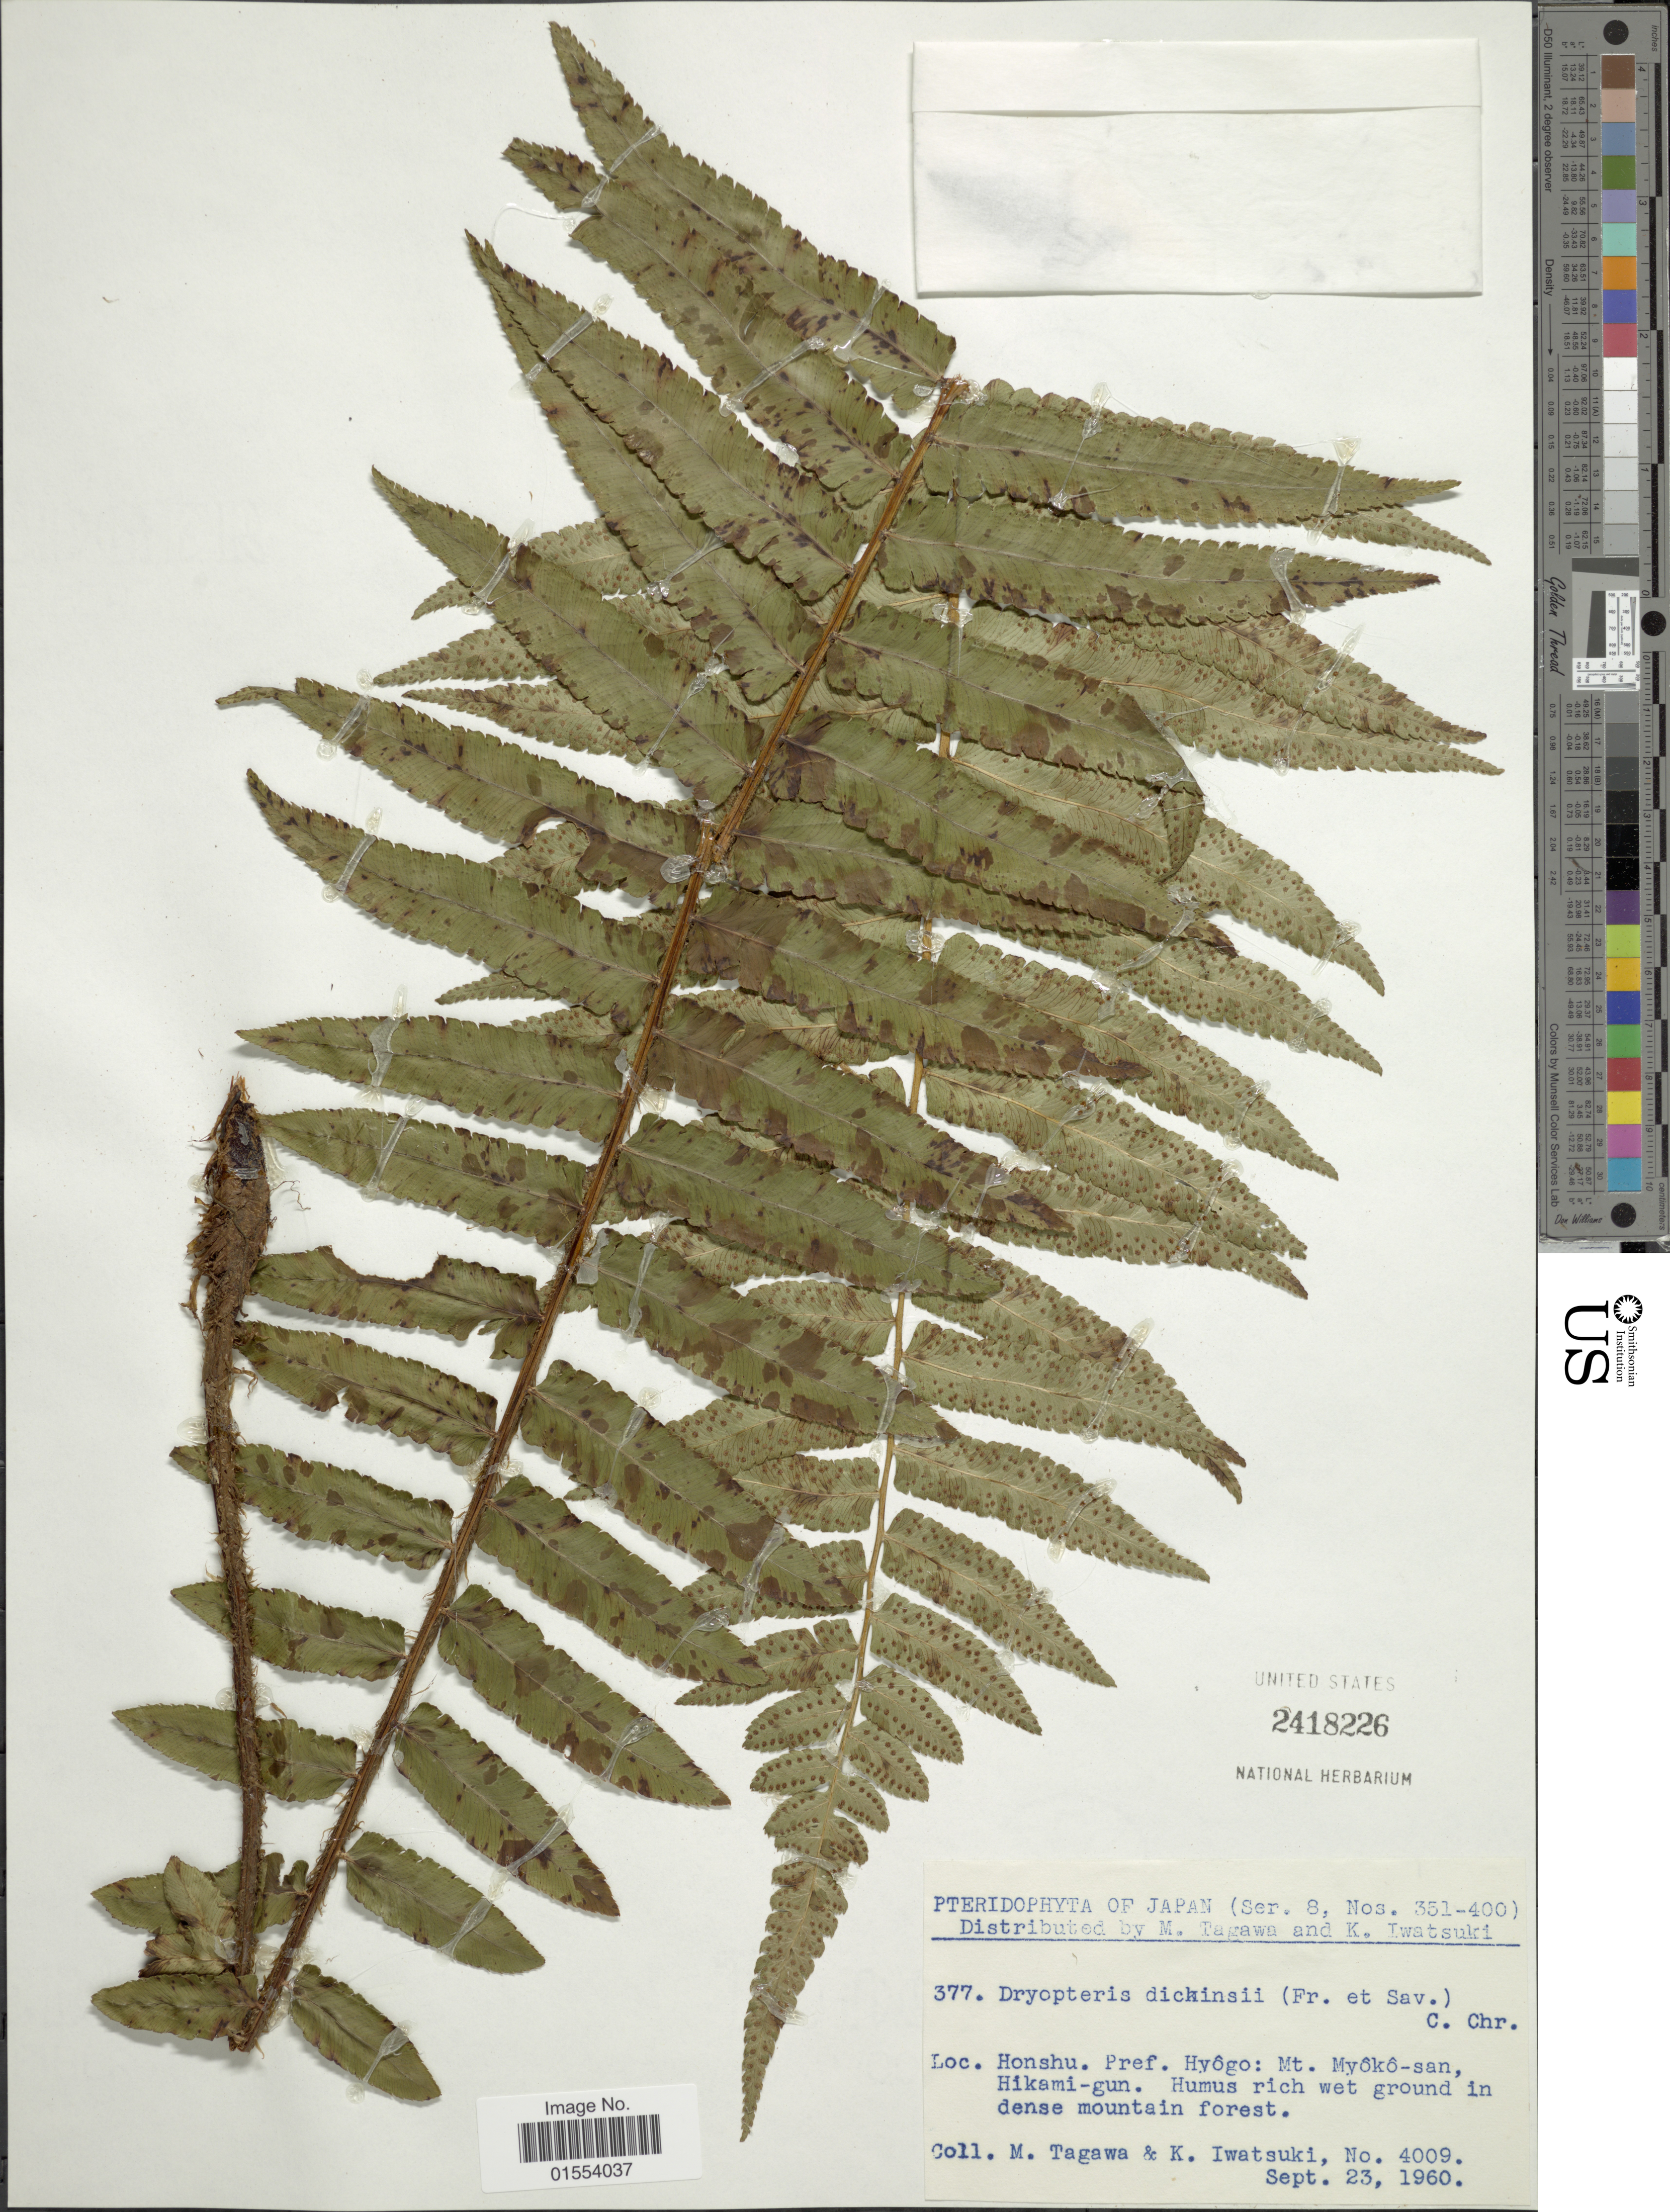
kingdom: Plantae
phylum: Tracheophyta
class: Polypodiopsida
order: Polypodiales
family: Dryopteridaceae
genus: Dryopteris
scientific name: Dryopteris dickinsii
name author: (Franch. & Sav.) Christ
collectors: M. Tagawa & K. Iwatsuki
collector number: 4009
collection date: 1960-09-23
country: Japan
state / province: Hyogo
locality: Honshu. Pref. Hyogo: Mt. Myoko-san, Hikami-gun.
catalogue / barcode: US 2418226